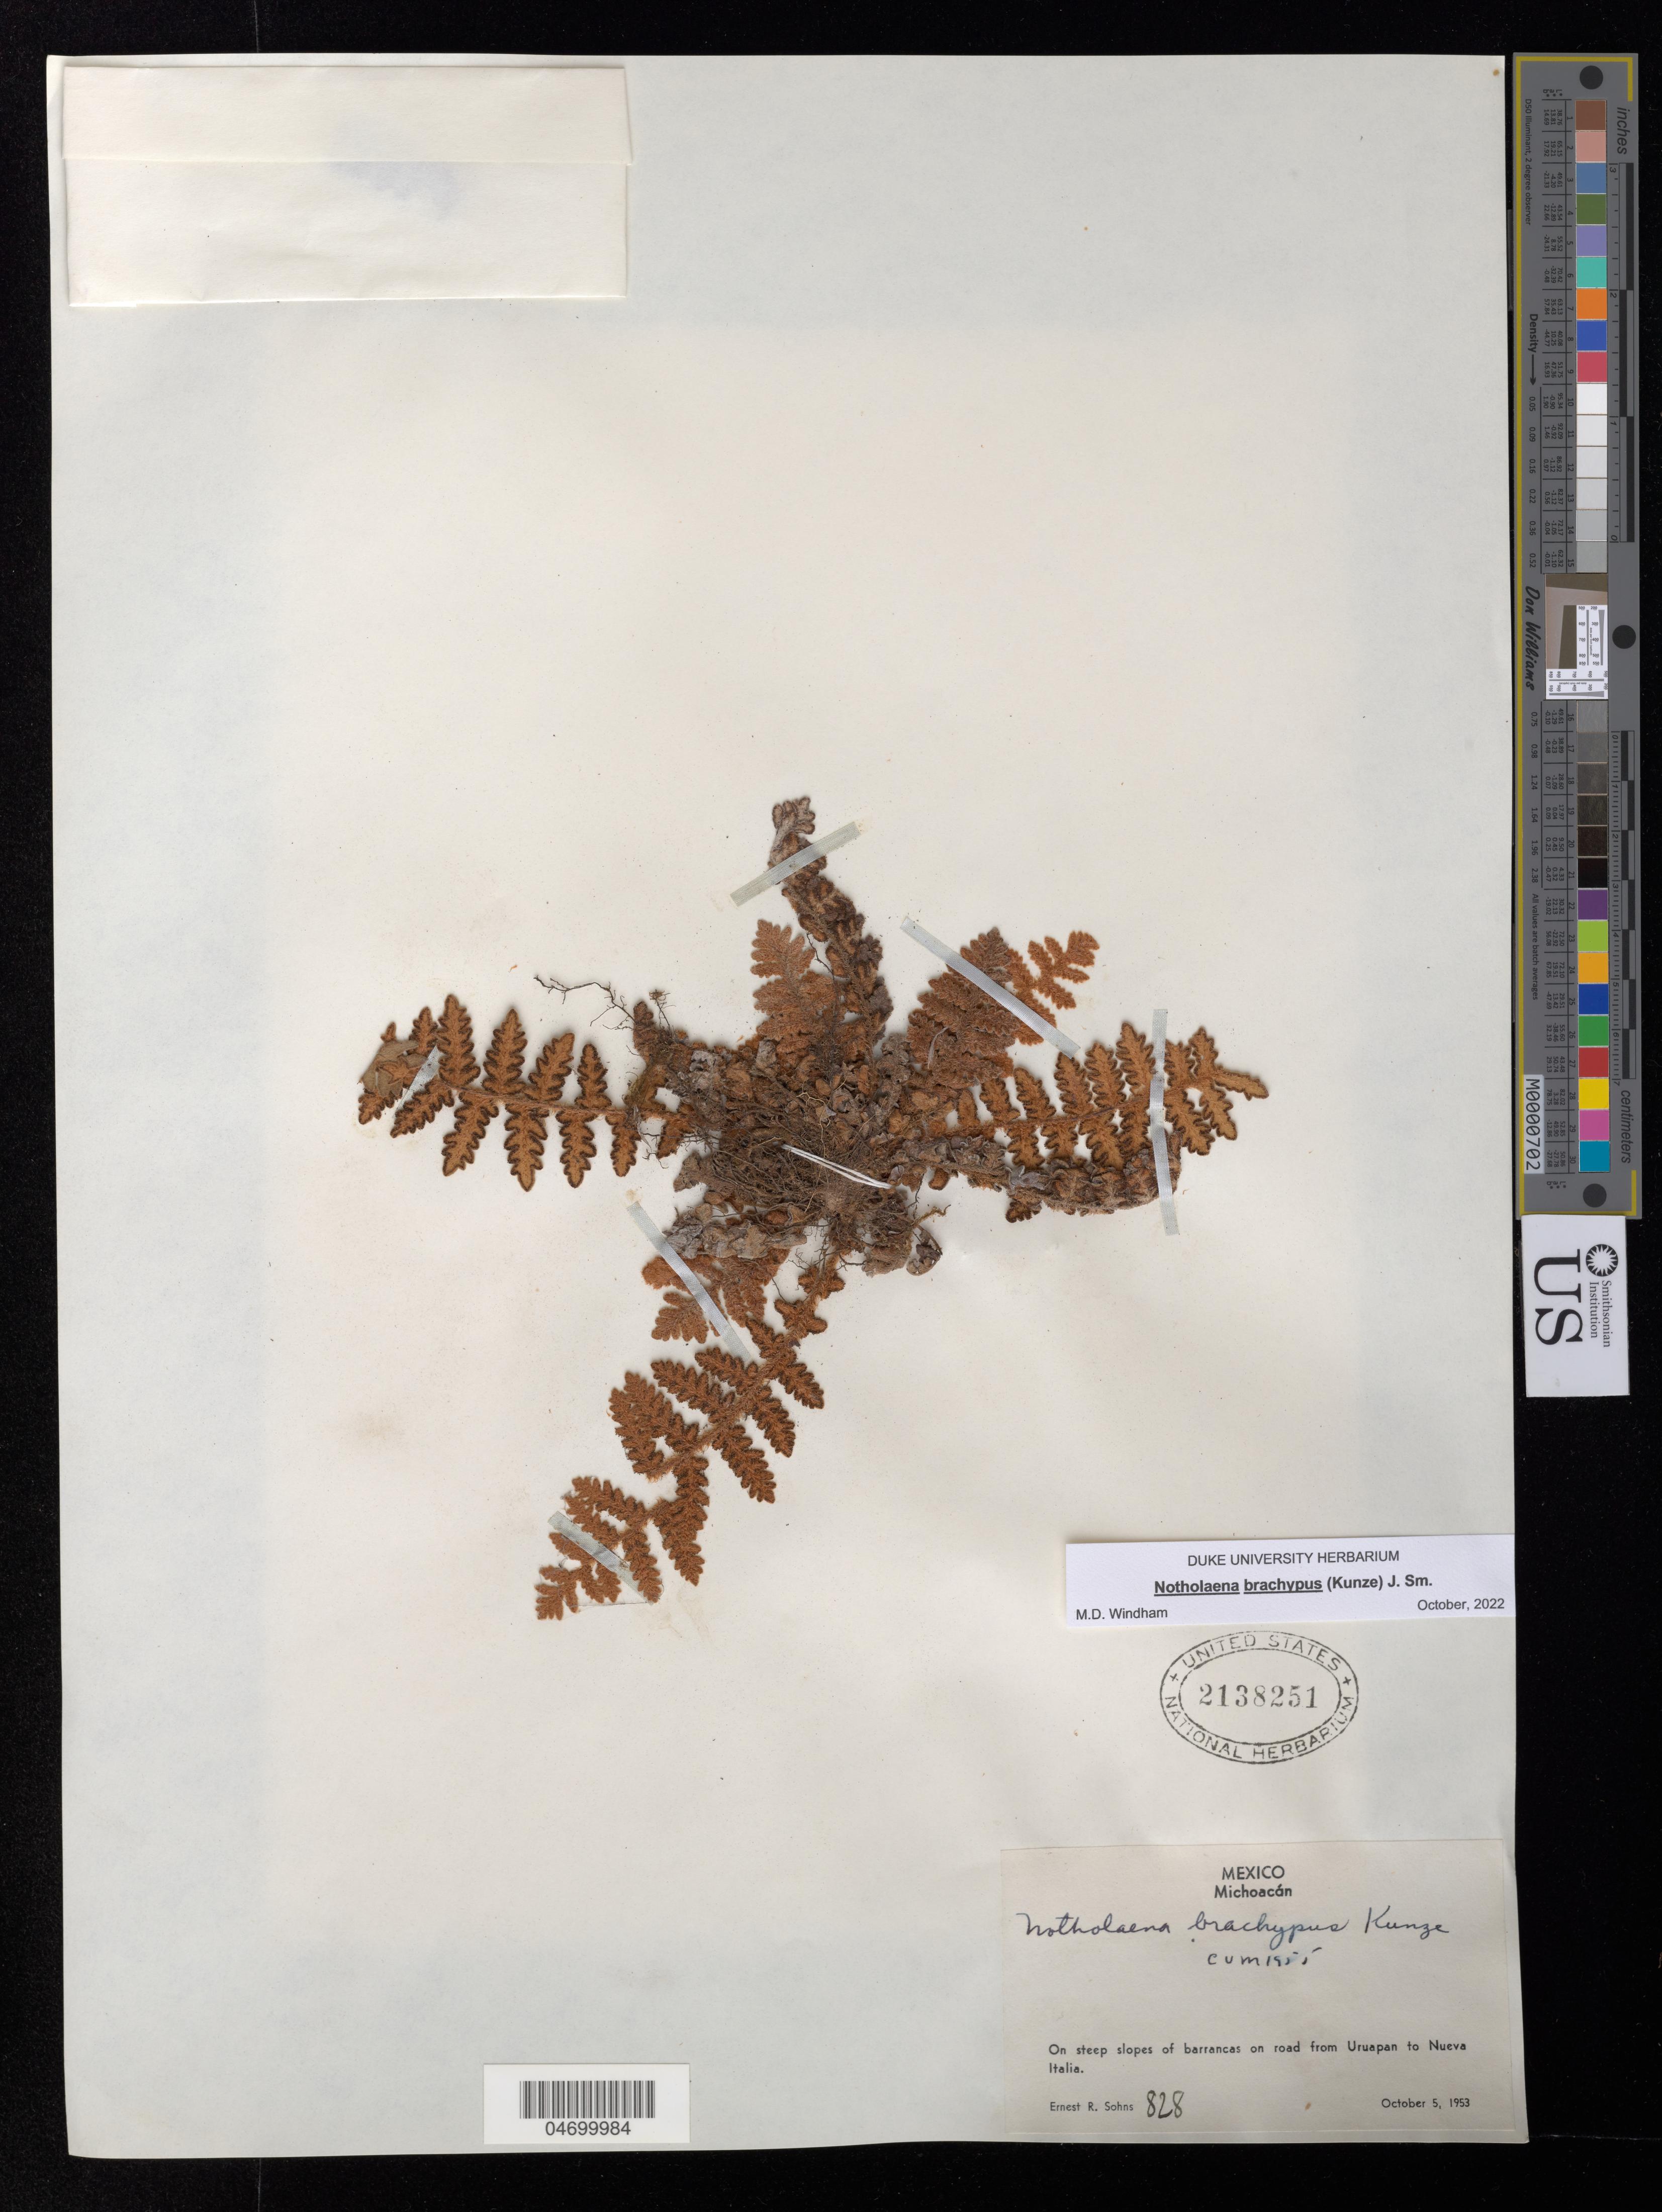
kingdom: Plantae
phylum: Tracheophyta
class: Polypodiopsida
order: Polypodiales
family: Pteridaceae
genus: Notholaena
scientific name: Notholaena brachypus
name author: (Kunze) J. Sm.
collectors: E. R. Sohns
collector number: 828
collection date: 1953-10-05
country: Mexico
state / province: Michoacán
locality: On steep slopes of barrancas on road from Uruapan to Nueva Italia.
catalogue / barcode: US 2138251